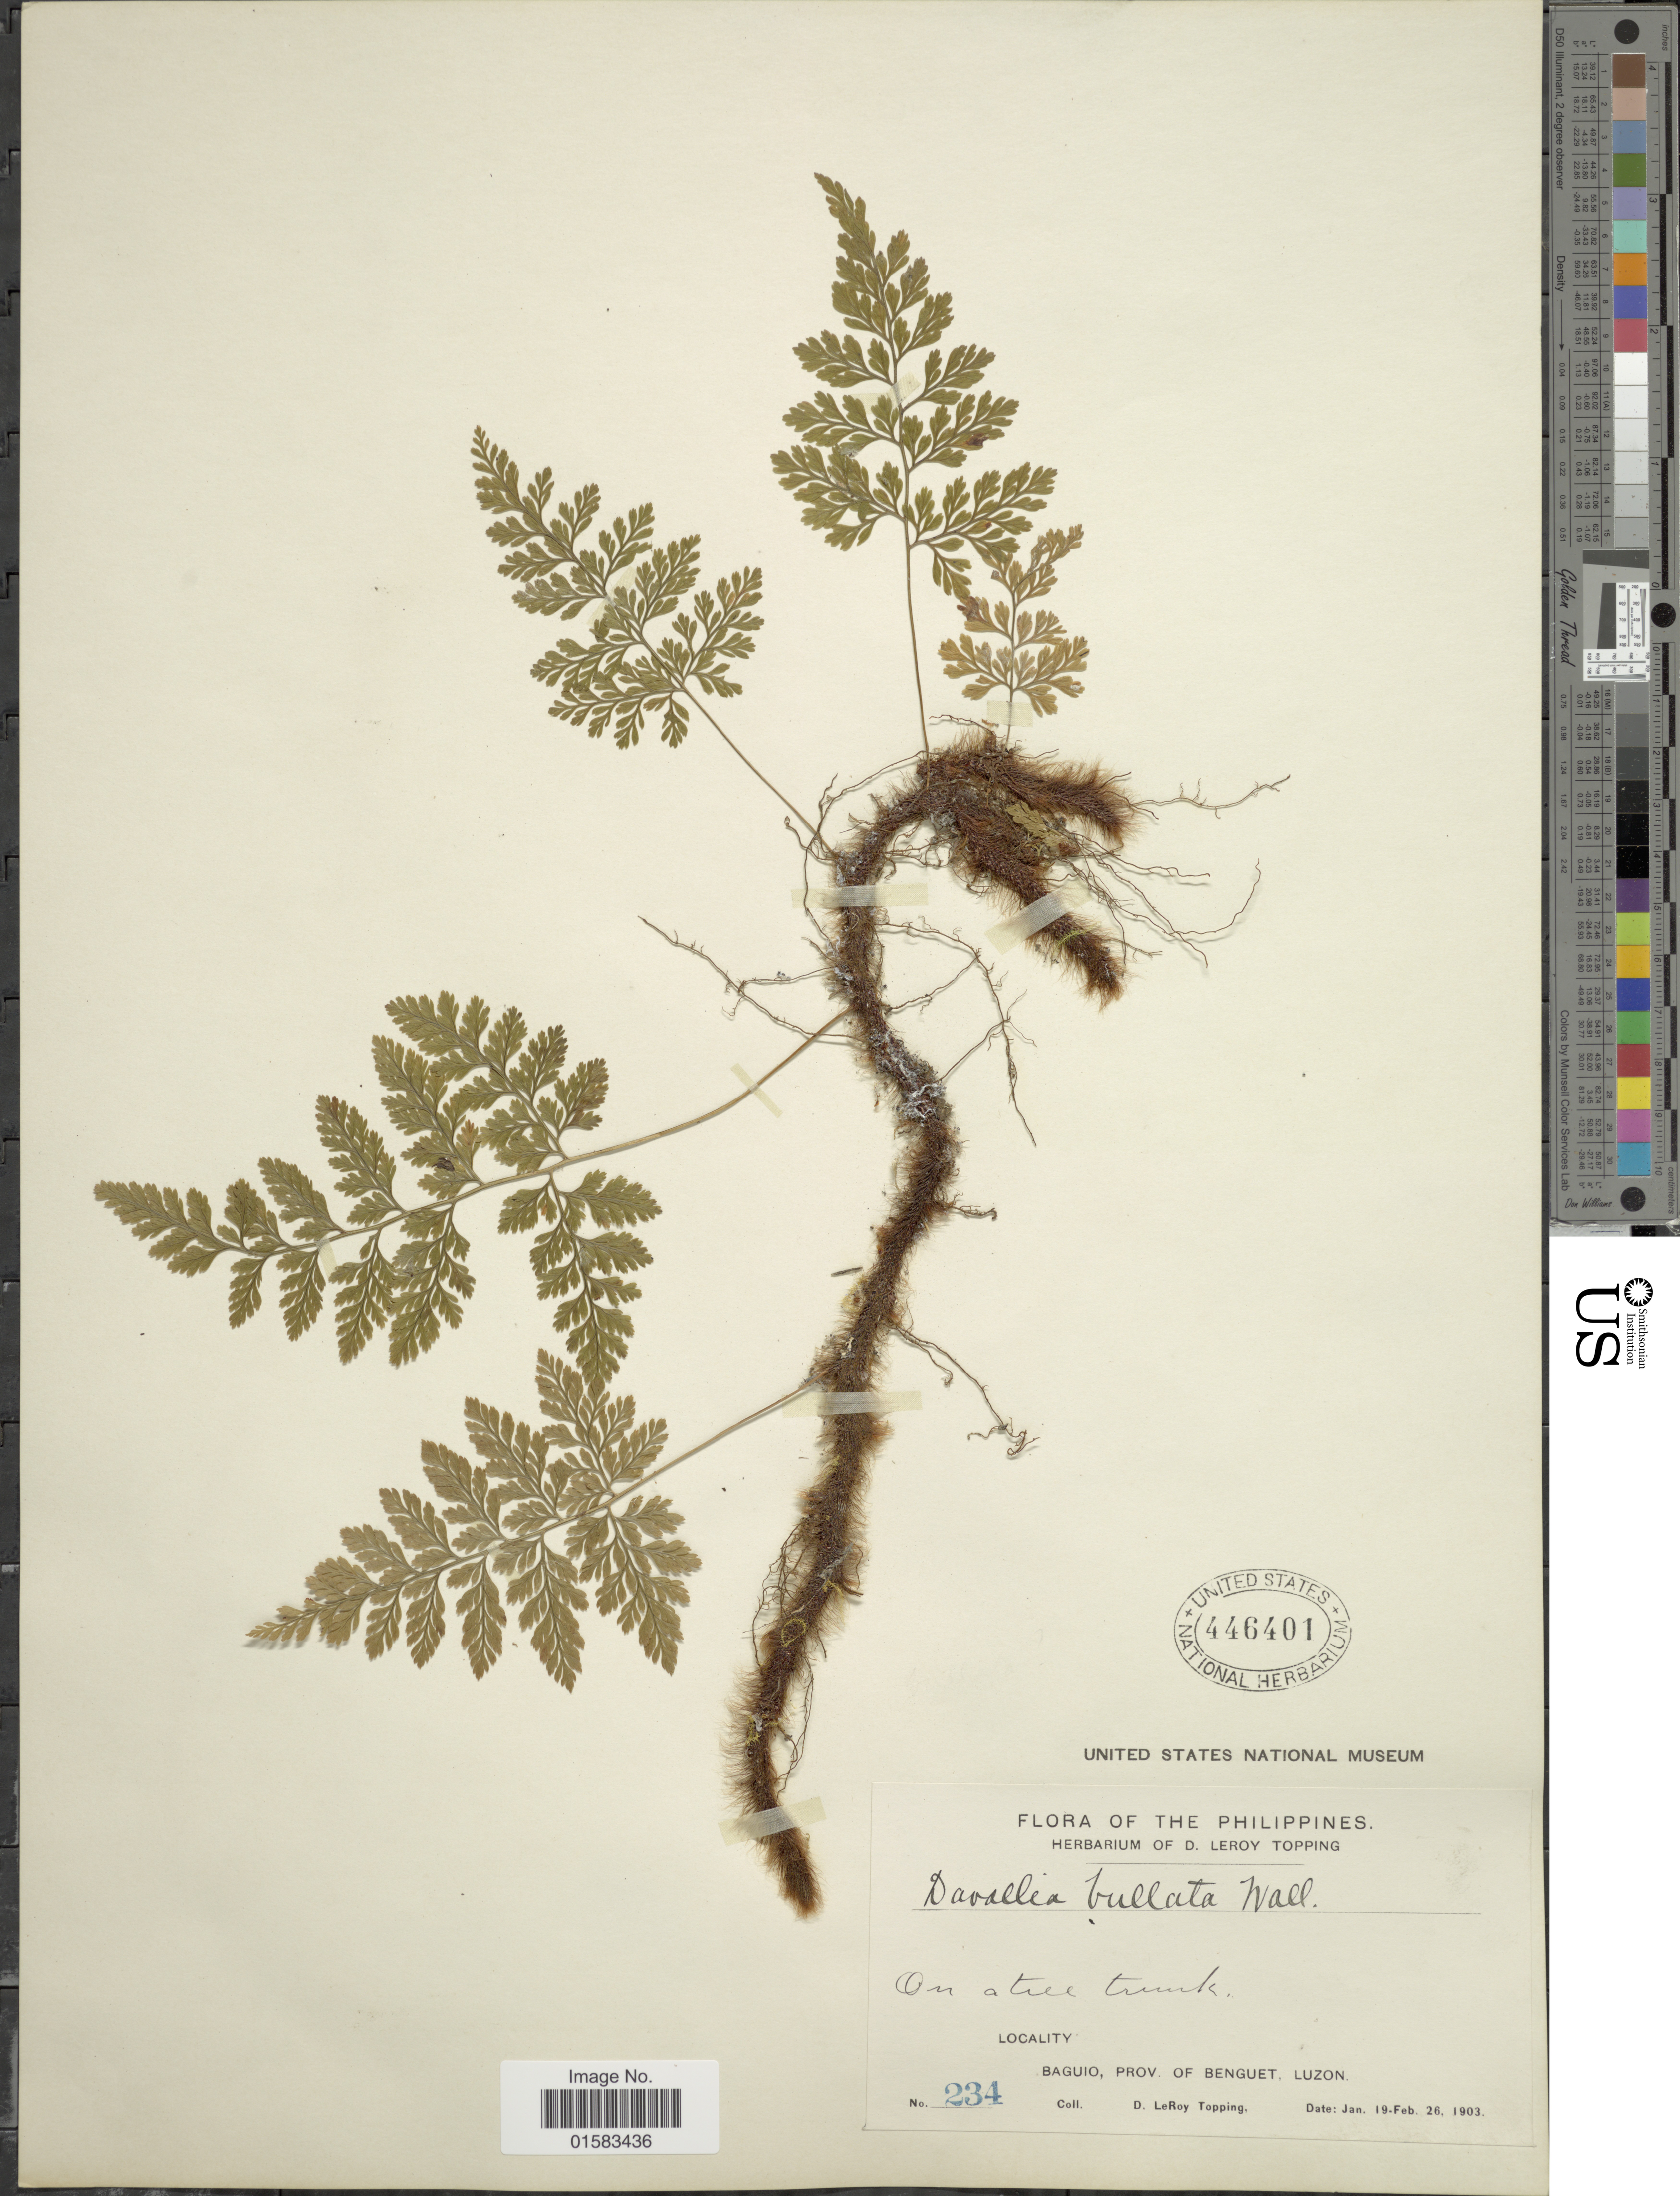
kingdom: Plantae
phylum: Tracheophyta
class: Polypodiopsida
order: Polypodiales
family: Davalliaceae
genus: Davallia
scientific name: Davallia trichomanoides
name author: Blume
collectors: D. L. Topping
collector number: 234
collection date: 1903-01-19/1903-02-26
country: Philippines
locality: About Baguio, Province of Benguet, Luzon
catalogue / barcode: US 446401